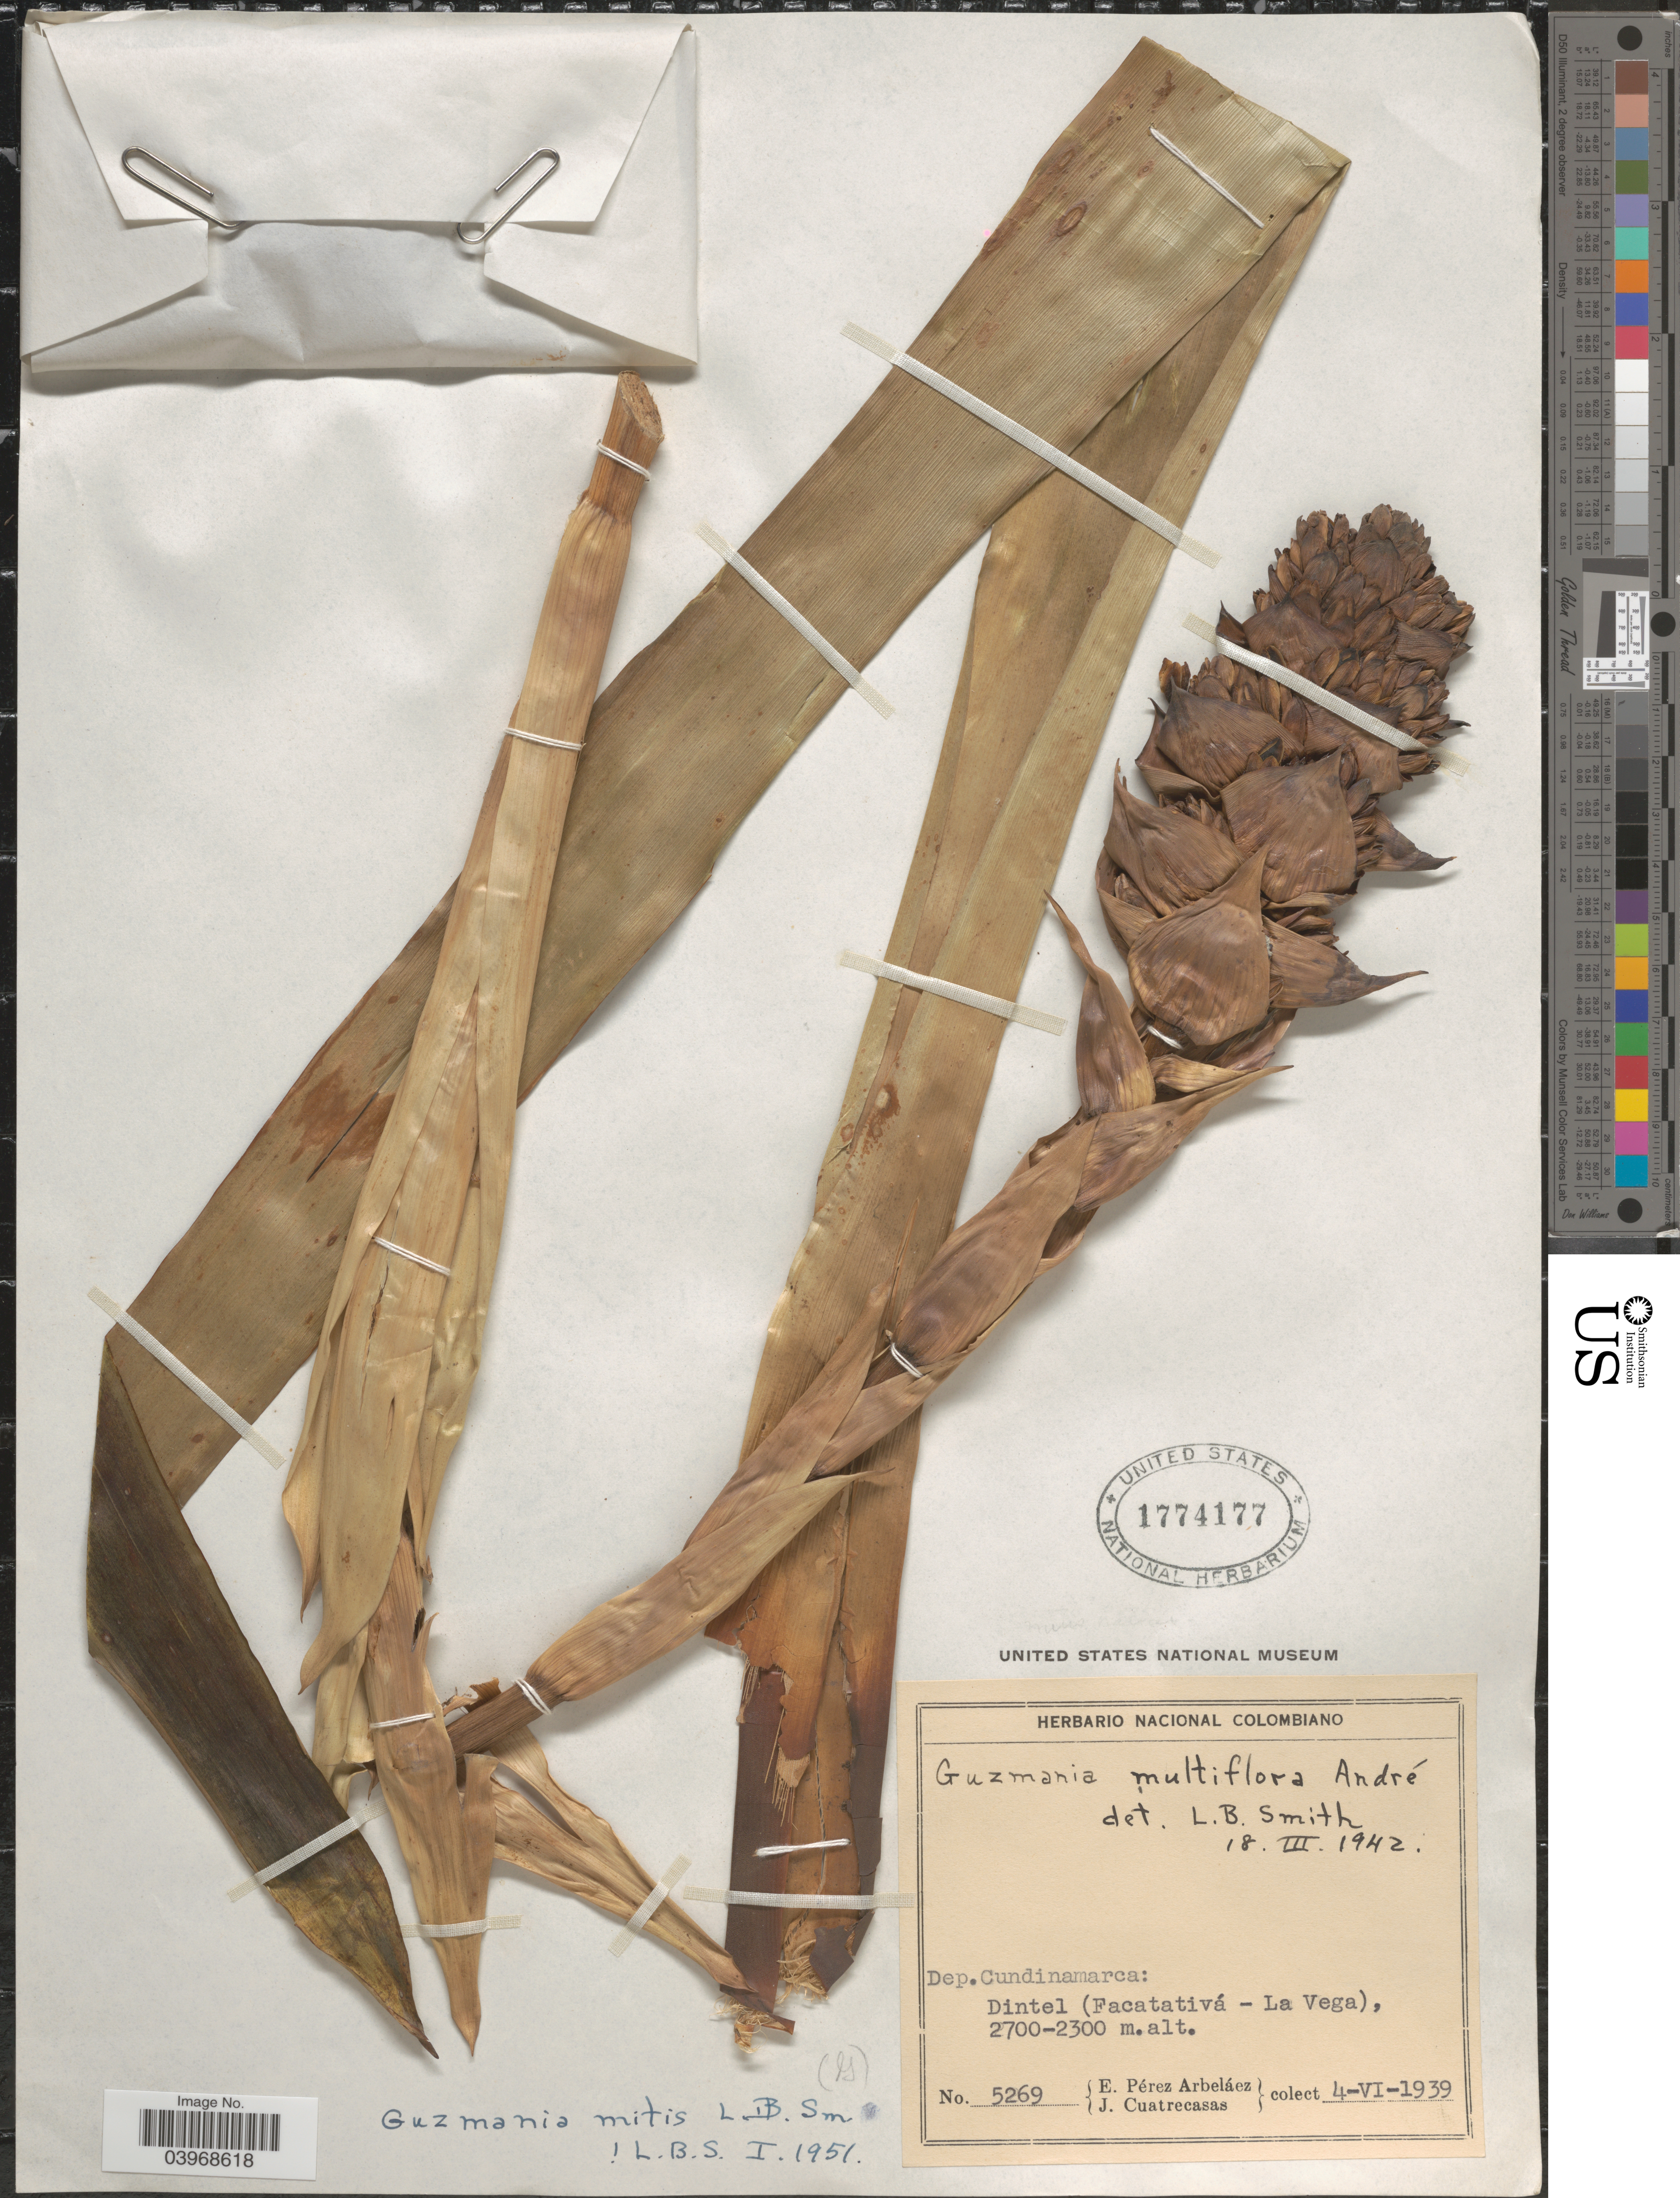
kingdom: Plantae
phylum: Tracheophyta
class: Liliopsida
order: Poales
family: Bromeliaceae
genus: Guzmania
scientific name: Guzmania multiflora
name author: (André) André ex Mez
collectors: E. Pérez Arbeláez & J. Cuatrecasas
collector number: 5269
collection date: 1939-06-04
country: Colombia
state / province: Cundinamarca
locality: Dep. Cundinamarca: Dintel (Facatativá - La Vega).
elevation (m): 2300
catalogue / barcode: US 1774177